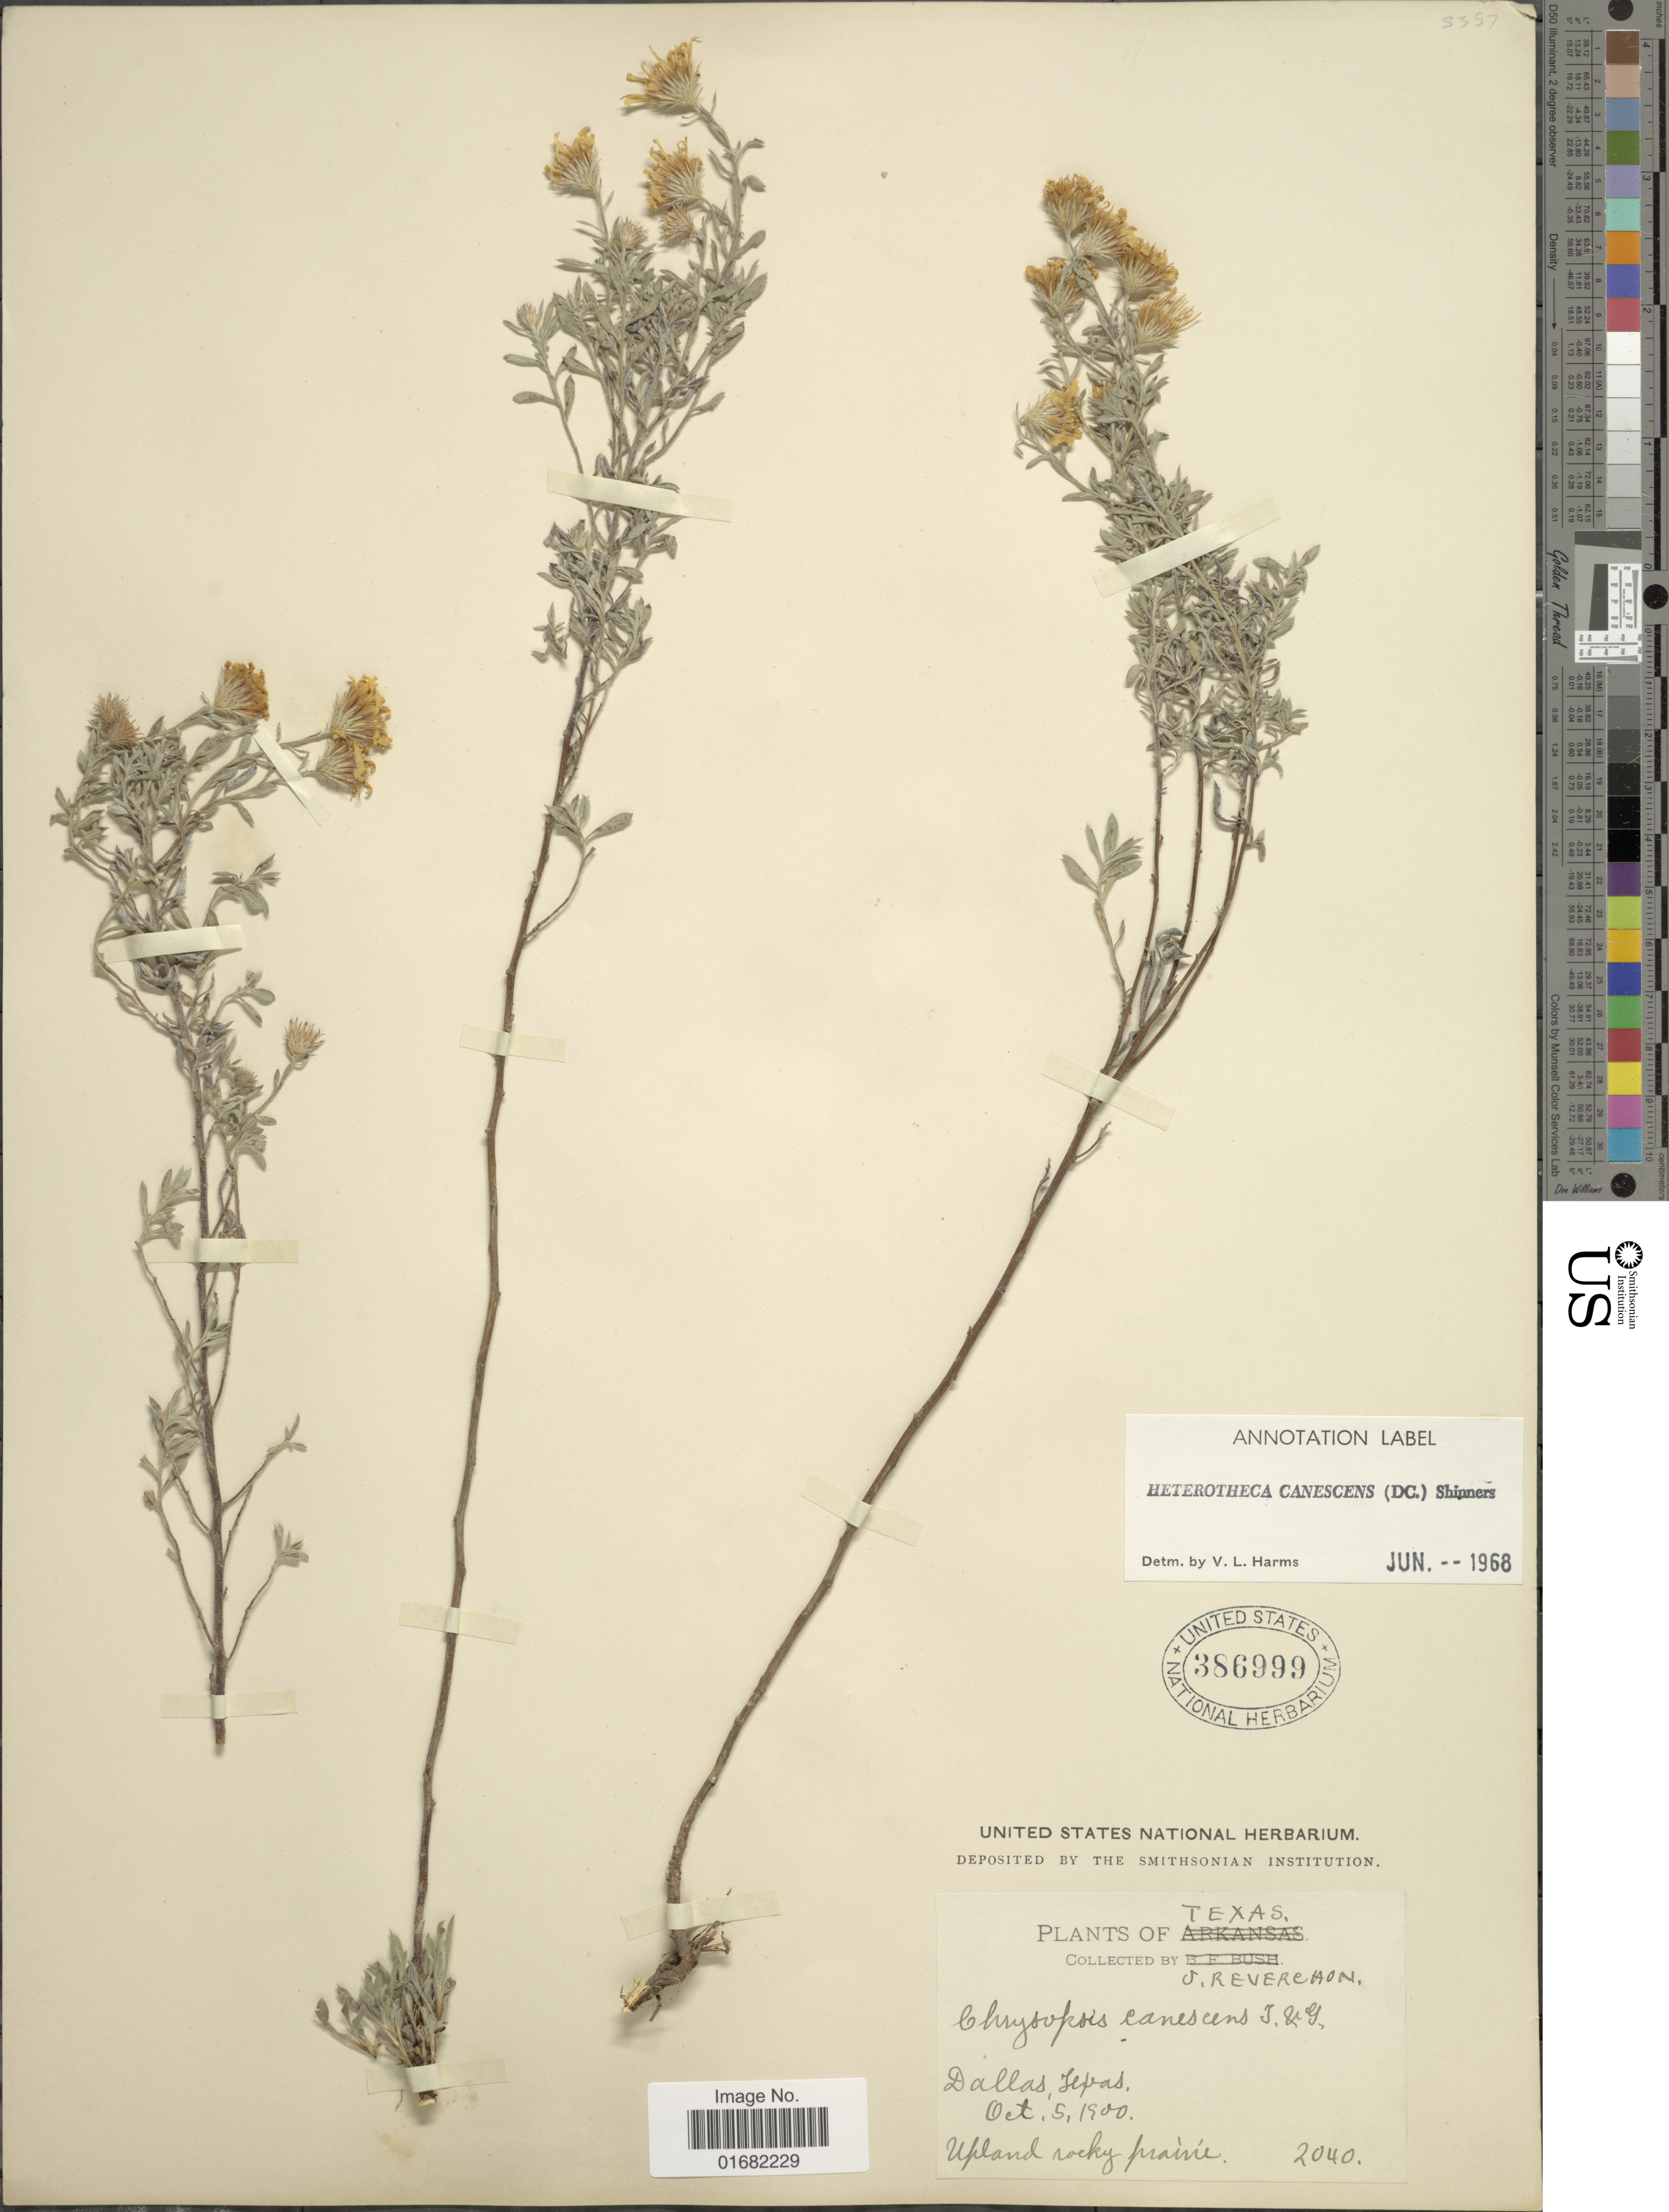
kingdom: Plantae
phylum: Tracheophyta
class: Magnoliopsida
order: Asterales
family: Asteraceae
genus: Heterotheca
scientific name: Heterotheca canescens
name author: (DC.) Shinners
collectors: J. Reverchon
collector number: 2040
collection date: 1900-10-05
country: United States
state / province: Texas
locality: Dallas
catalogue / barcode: US 386999